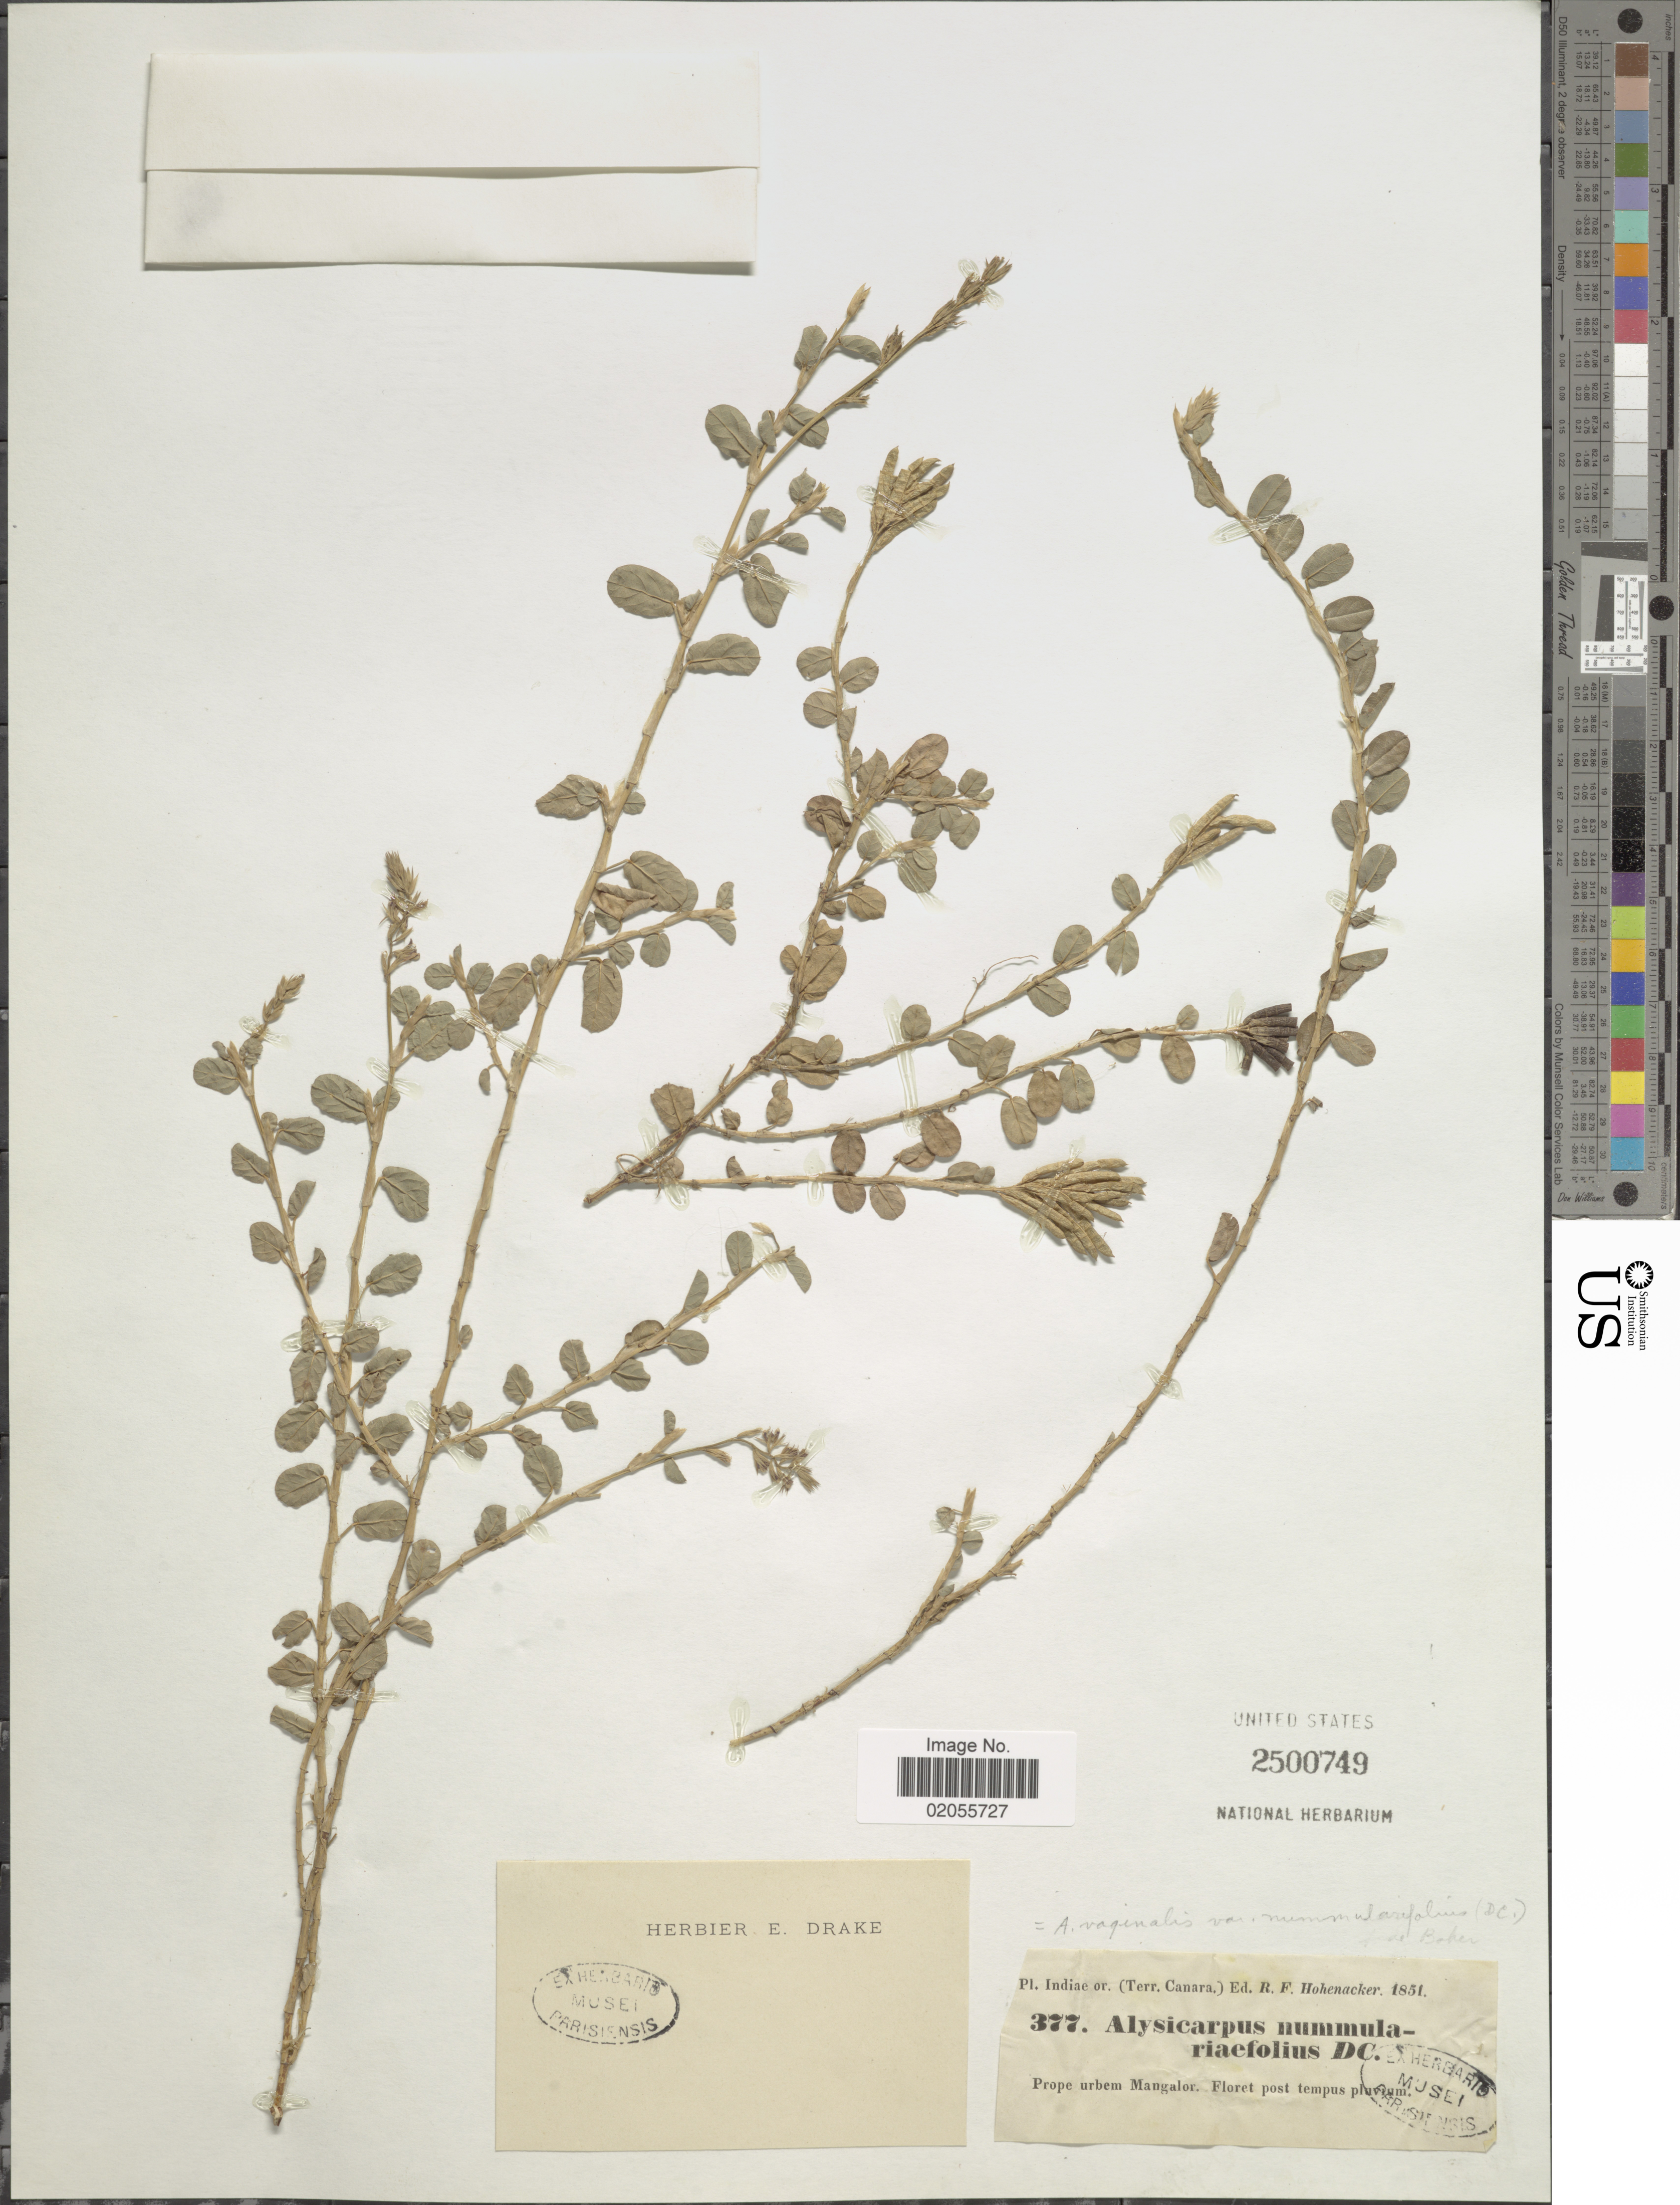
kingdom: Plantae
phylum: Tracheophyta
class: Magnoliopsida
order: Fabales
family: Fabaceae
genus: Alysicarpus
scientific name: Alysicarpus vaginalis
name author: (L.) DC.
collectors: R. F. Hohenacker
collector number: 377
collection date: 1851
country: India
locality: Indiae or. (Terr. Canara) Prope urbem Mangalor.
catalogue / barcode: US 2500749